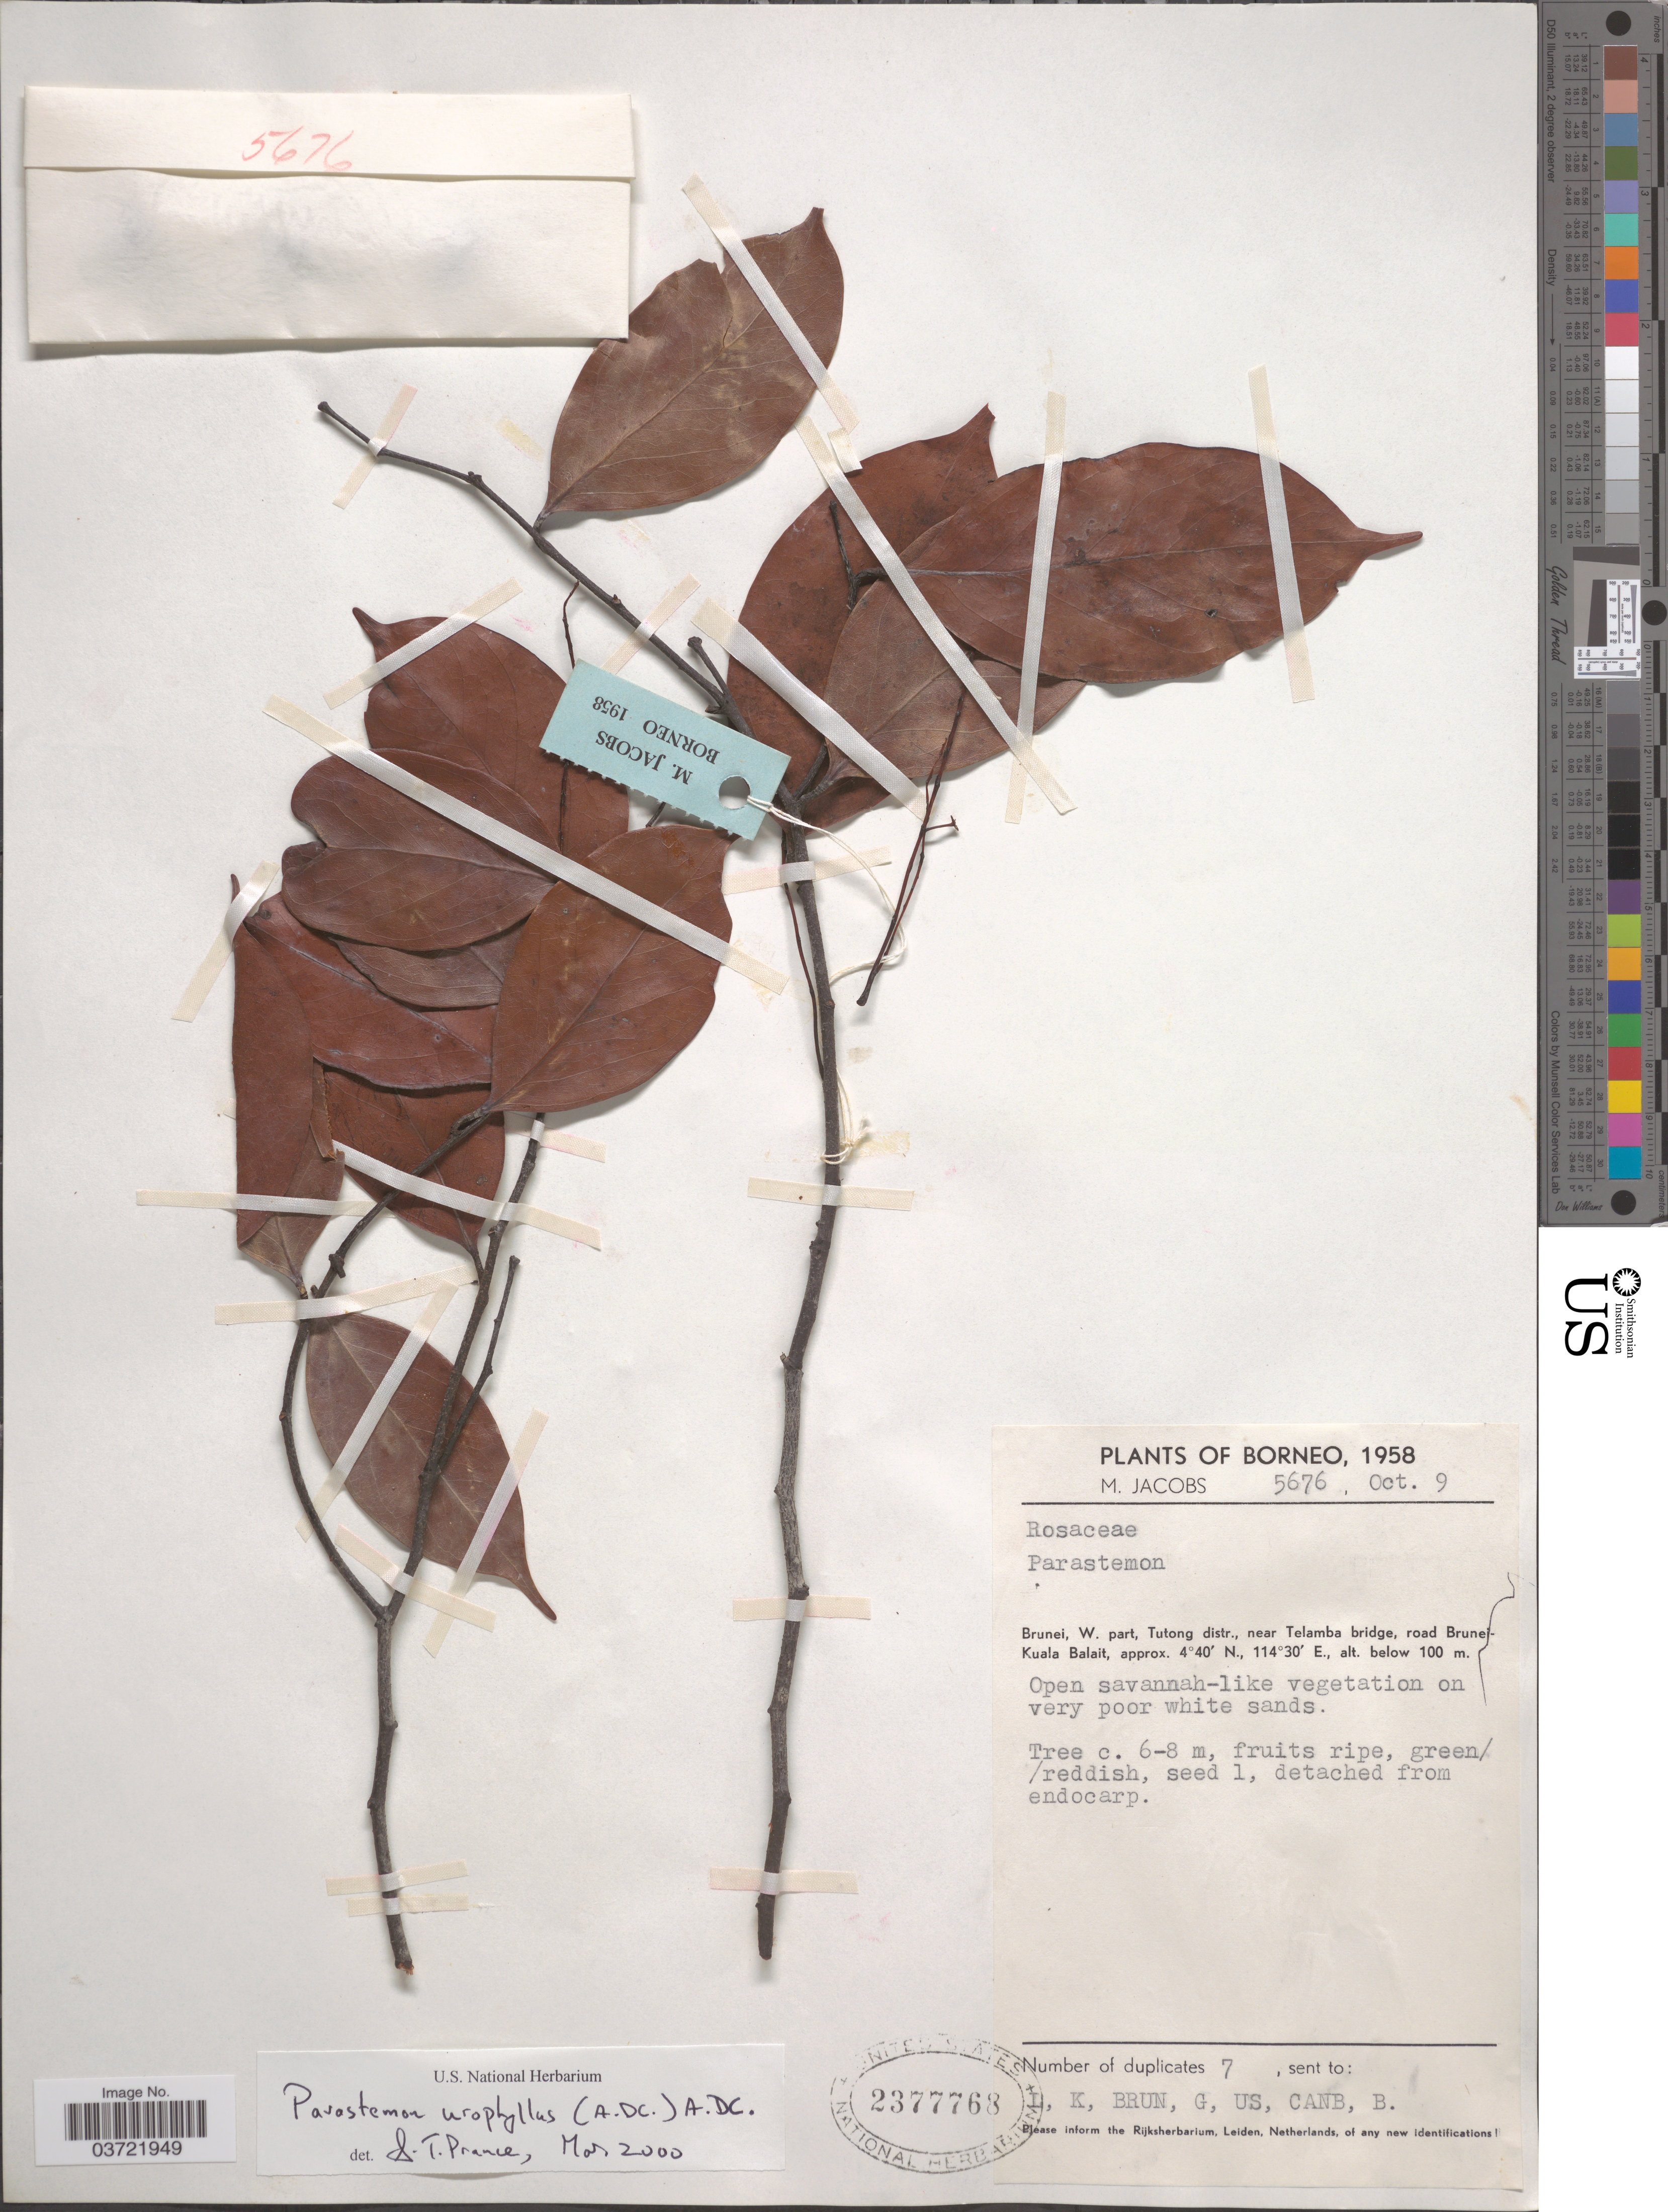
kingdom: Plantae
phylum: Tracheophyta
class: Magnoliopsida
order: Malpighiales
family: Chrysobalanaceae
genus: Parastemon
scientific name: Parastemon urophyllus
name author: (Wall. ex A. DC.) A. DC.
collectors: M. Jacobs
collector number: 5676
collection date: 1958-10-09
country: Brunei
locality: Borneo. W. part, Tutong distr., near Telamba bridge, road Brunei-Kuala Balait.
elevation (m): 100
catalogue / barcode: US 2377768